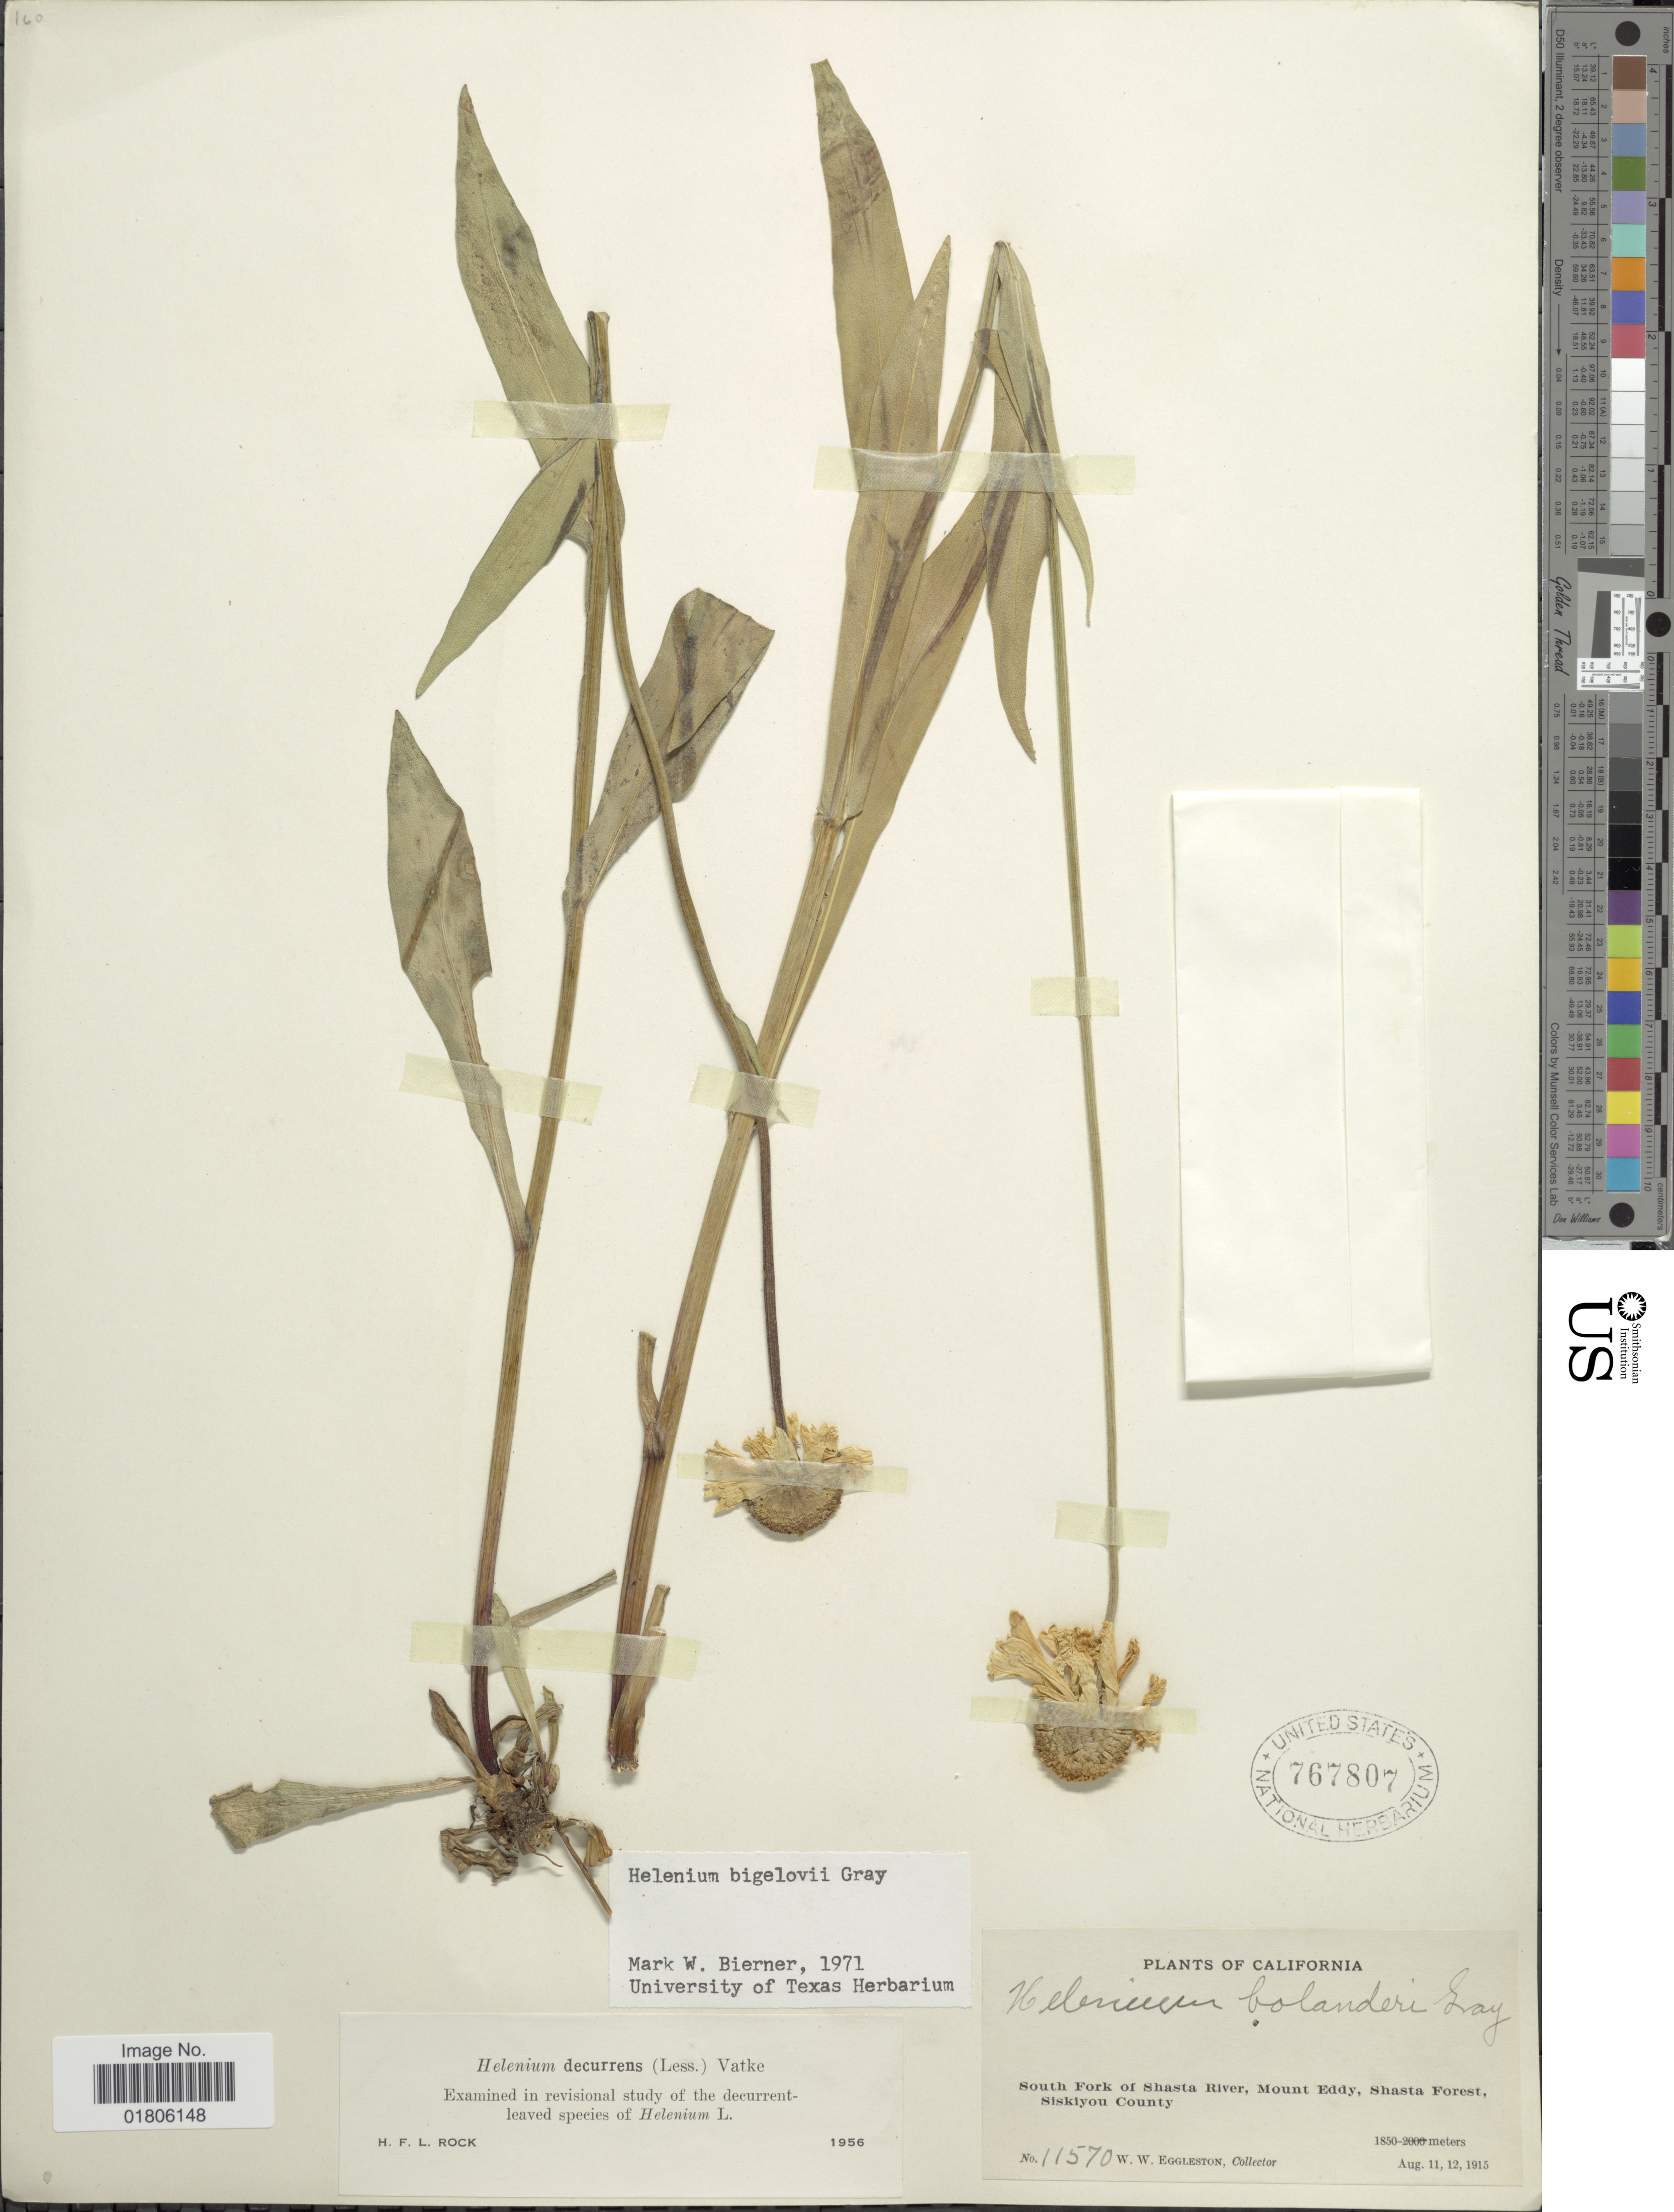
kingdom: Plantae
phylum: Tracheophyta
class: Magnoliopsida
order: Asterales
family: Asteraceae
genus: Helenium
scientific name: Helenium bigelovii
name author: A. Gray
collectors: W. W. Eggleston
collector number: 11570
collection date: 1915-08-11/1915-08-12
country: United States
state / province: California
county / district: Siskiyou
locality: South Fork of Shasta River, Mount Eddy, Shasta Forest Siskiyou County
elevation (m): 1850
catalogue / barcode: US 767807